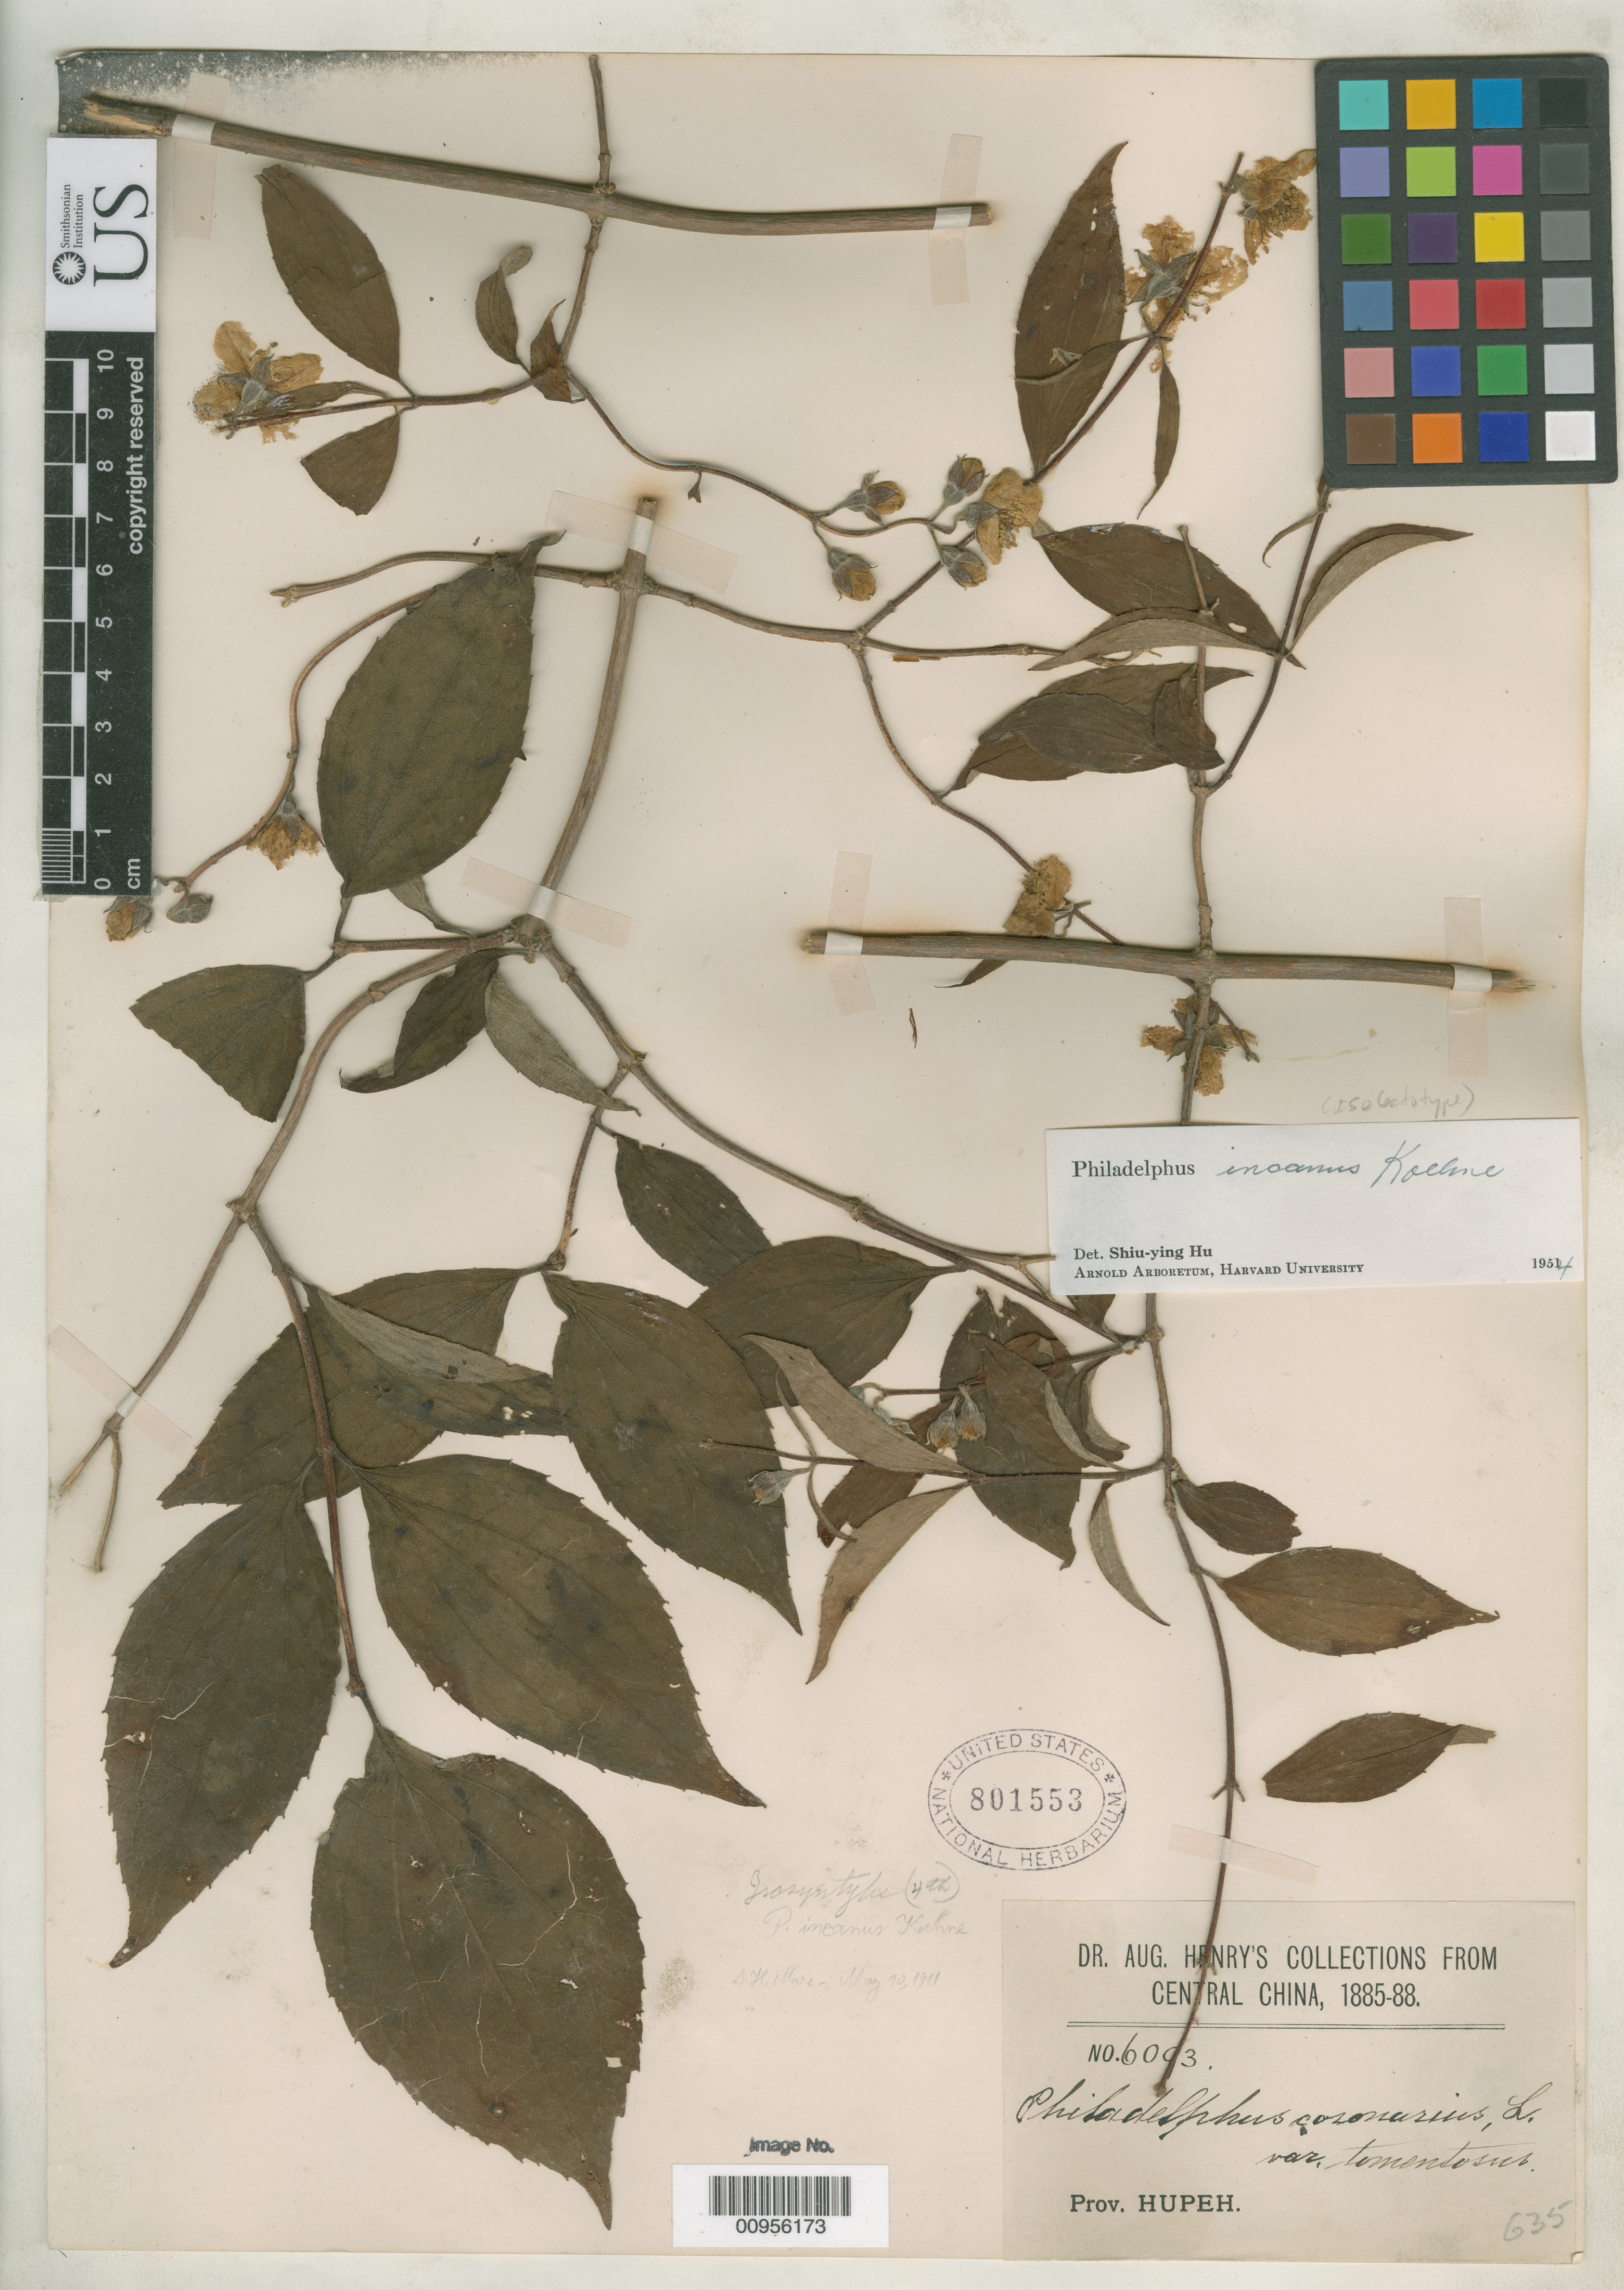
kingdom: Plantae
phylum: Tracheophyta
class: Magnoliopsida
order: Cornales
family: Hydrangeaceae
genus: Philadelphus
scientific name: Philadelphus incanus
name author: Koehne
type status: Isolectotype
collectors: A. Henry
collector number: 6093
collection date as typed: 1885 to -- --- 1888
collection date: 1885/1888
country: China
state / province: Hubei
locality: Prov. Hupeh.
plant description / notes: Specimen ex John Donnell Smith herbarium.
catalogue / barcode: US 801553